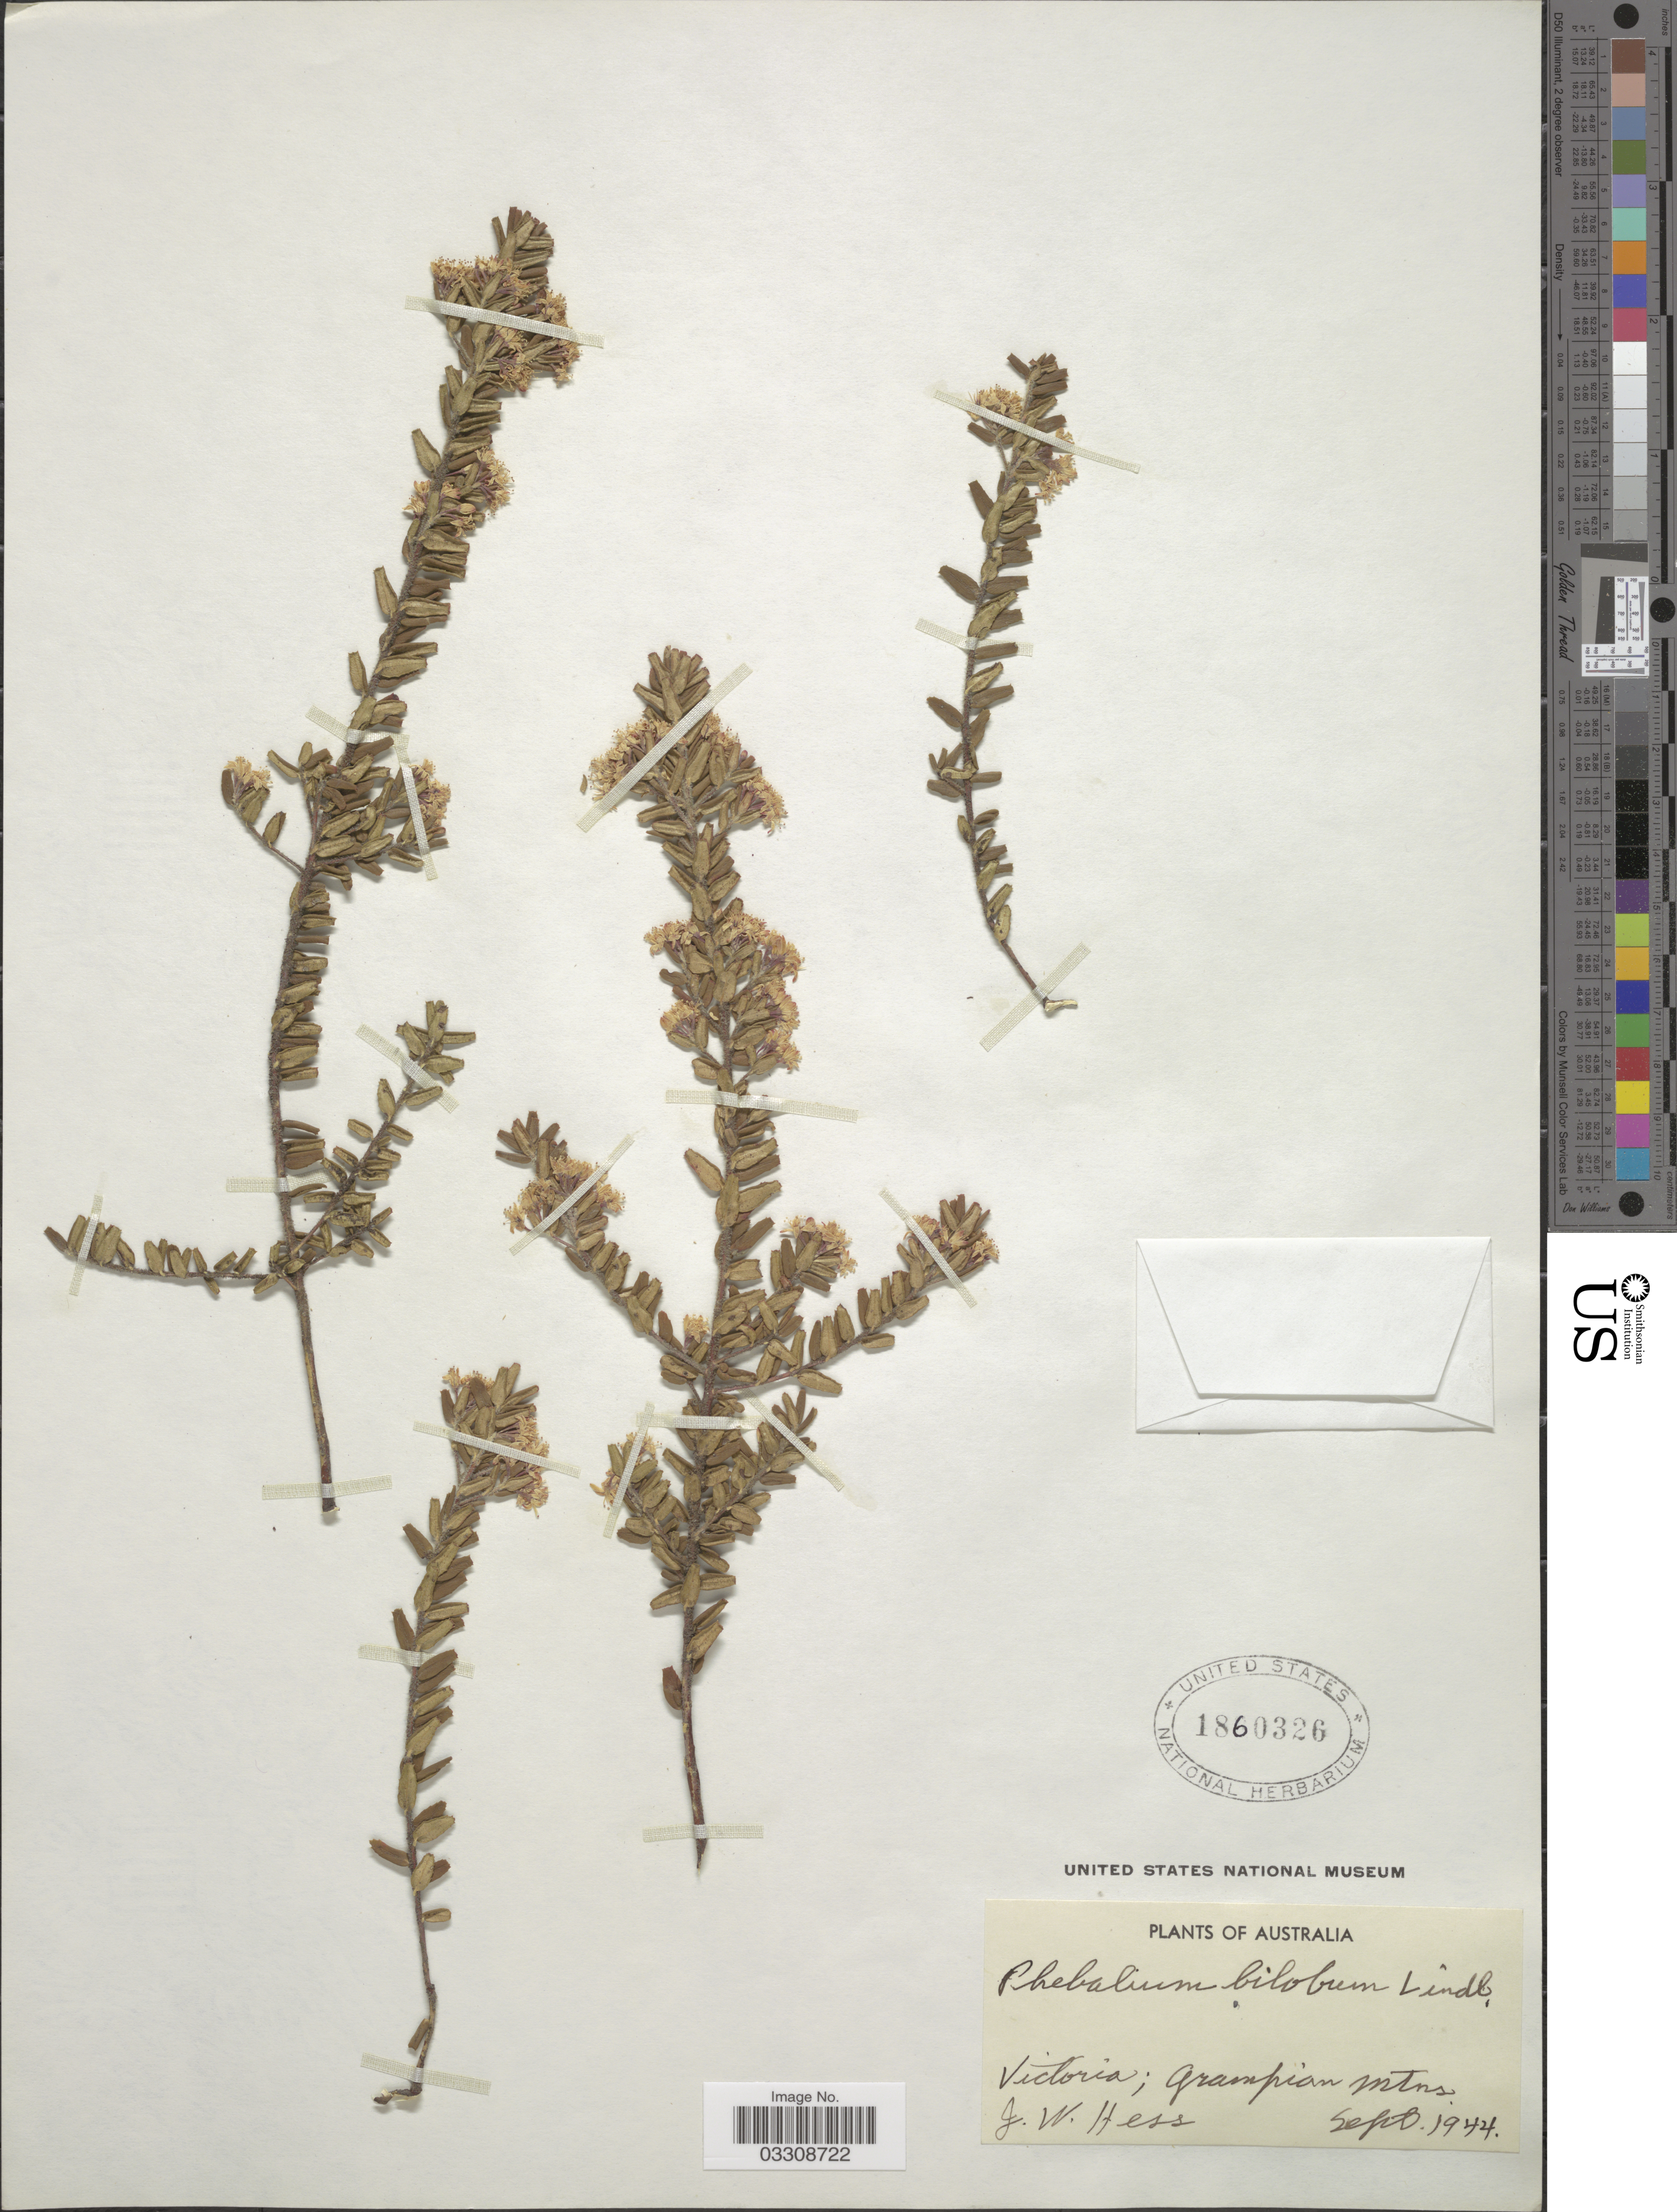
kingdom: Plantae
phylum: Tracheophyta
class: Magnoliopsida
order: Sapindales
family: Rutaceae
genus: Leionema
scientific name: Leionema bilobum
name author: (Lindl.) Paul G. Wilson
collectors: J. Hess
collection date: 1944-09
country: Australia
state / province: Victoria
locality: Victoria - Grampians Mtns.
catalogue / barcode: US 1860326